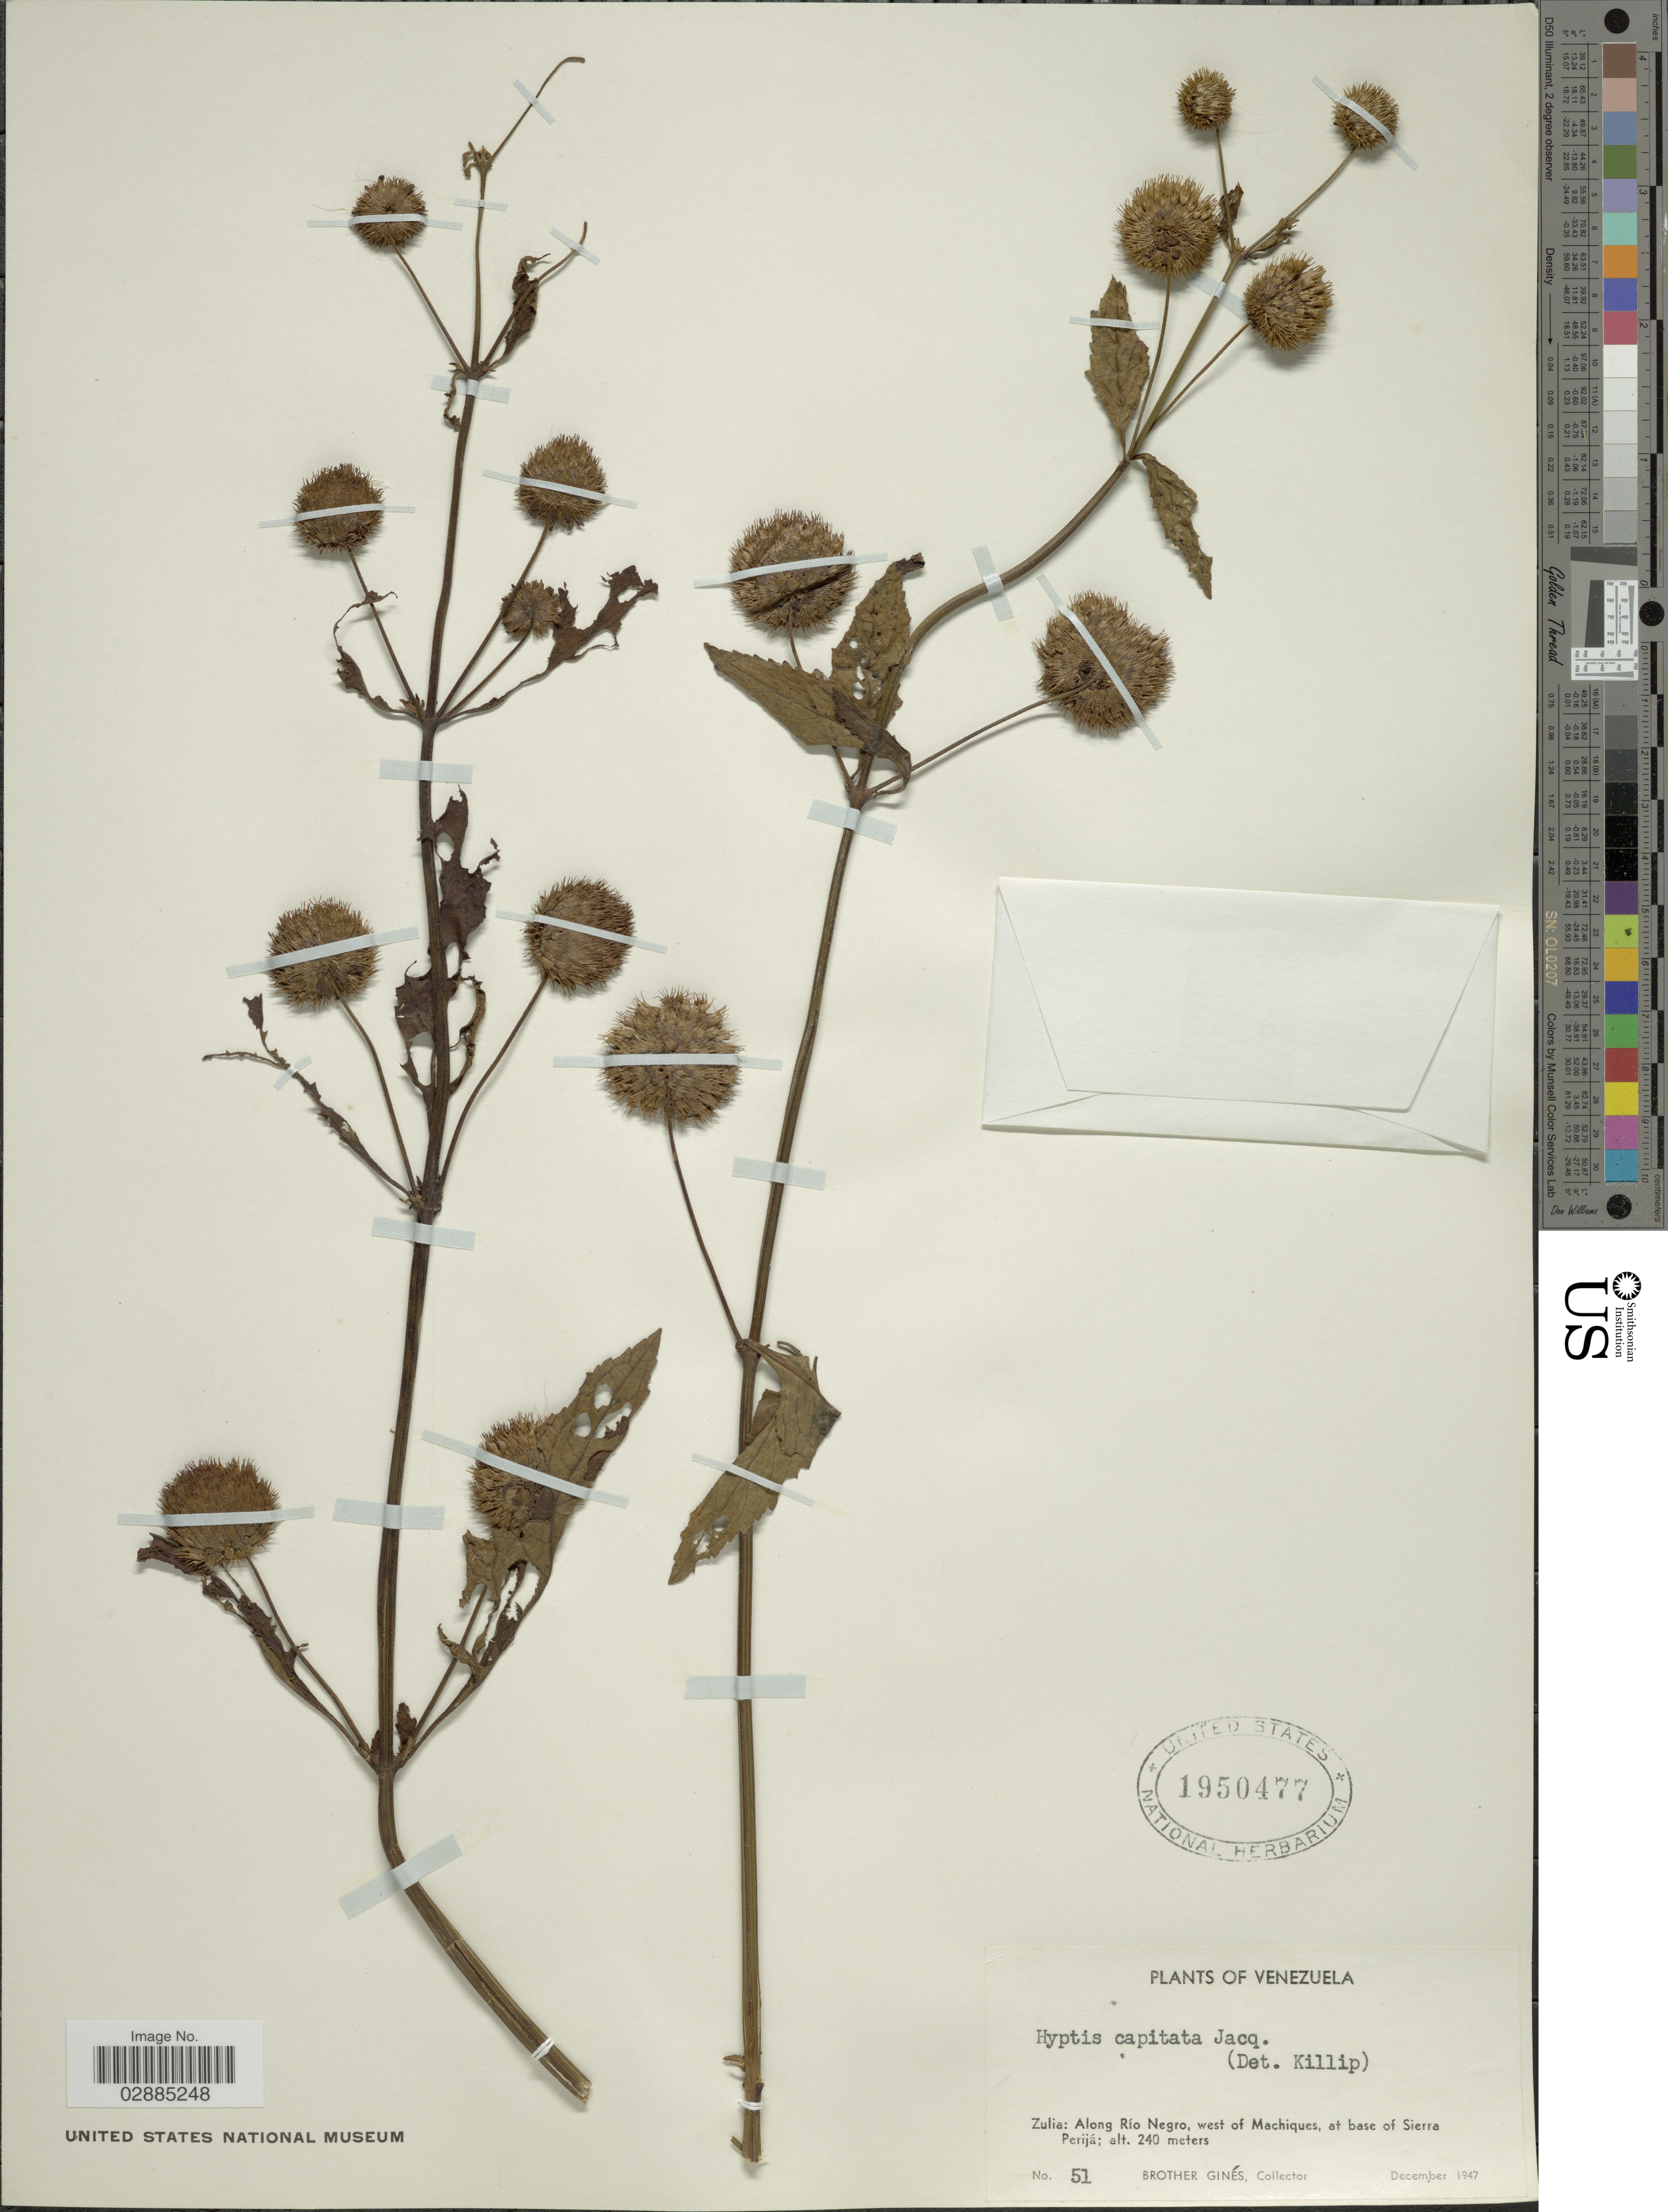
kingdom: Plantae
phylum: Tracheophyta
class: Magnoliopsida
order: Lamiales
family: Lamiaceae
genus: Hyptis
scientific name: Hyptis capitata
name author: Jacq.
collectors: Bro. Gines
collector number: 51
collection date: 1947-12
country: Venezuela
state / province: Zulia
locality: Along Río Negro, west of Machiques, at base of Sierra Perijá.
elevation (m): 240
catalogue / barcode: US 1950477